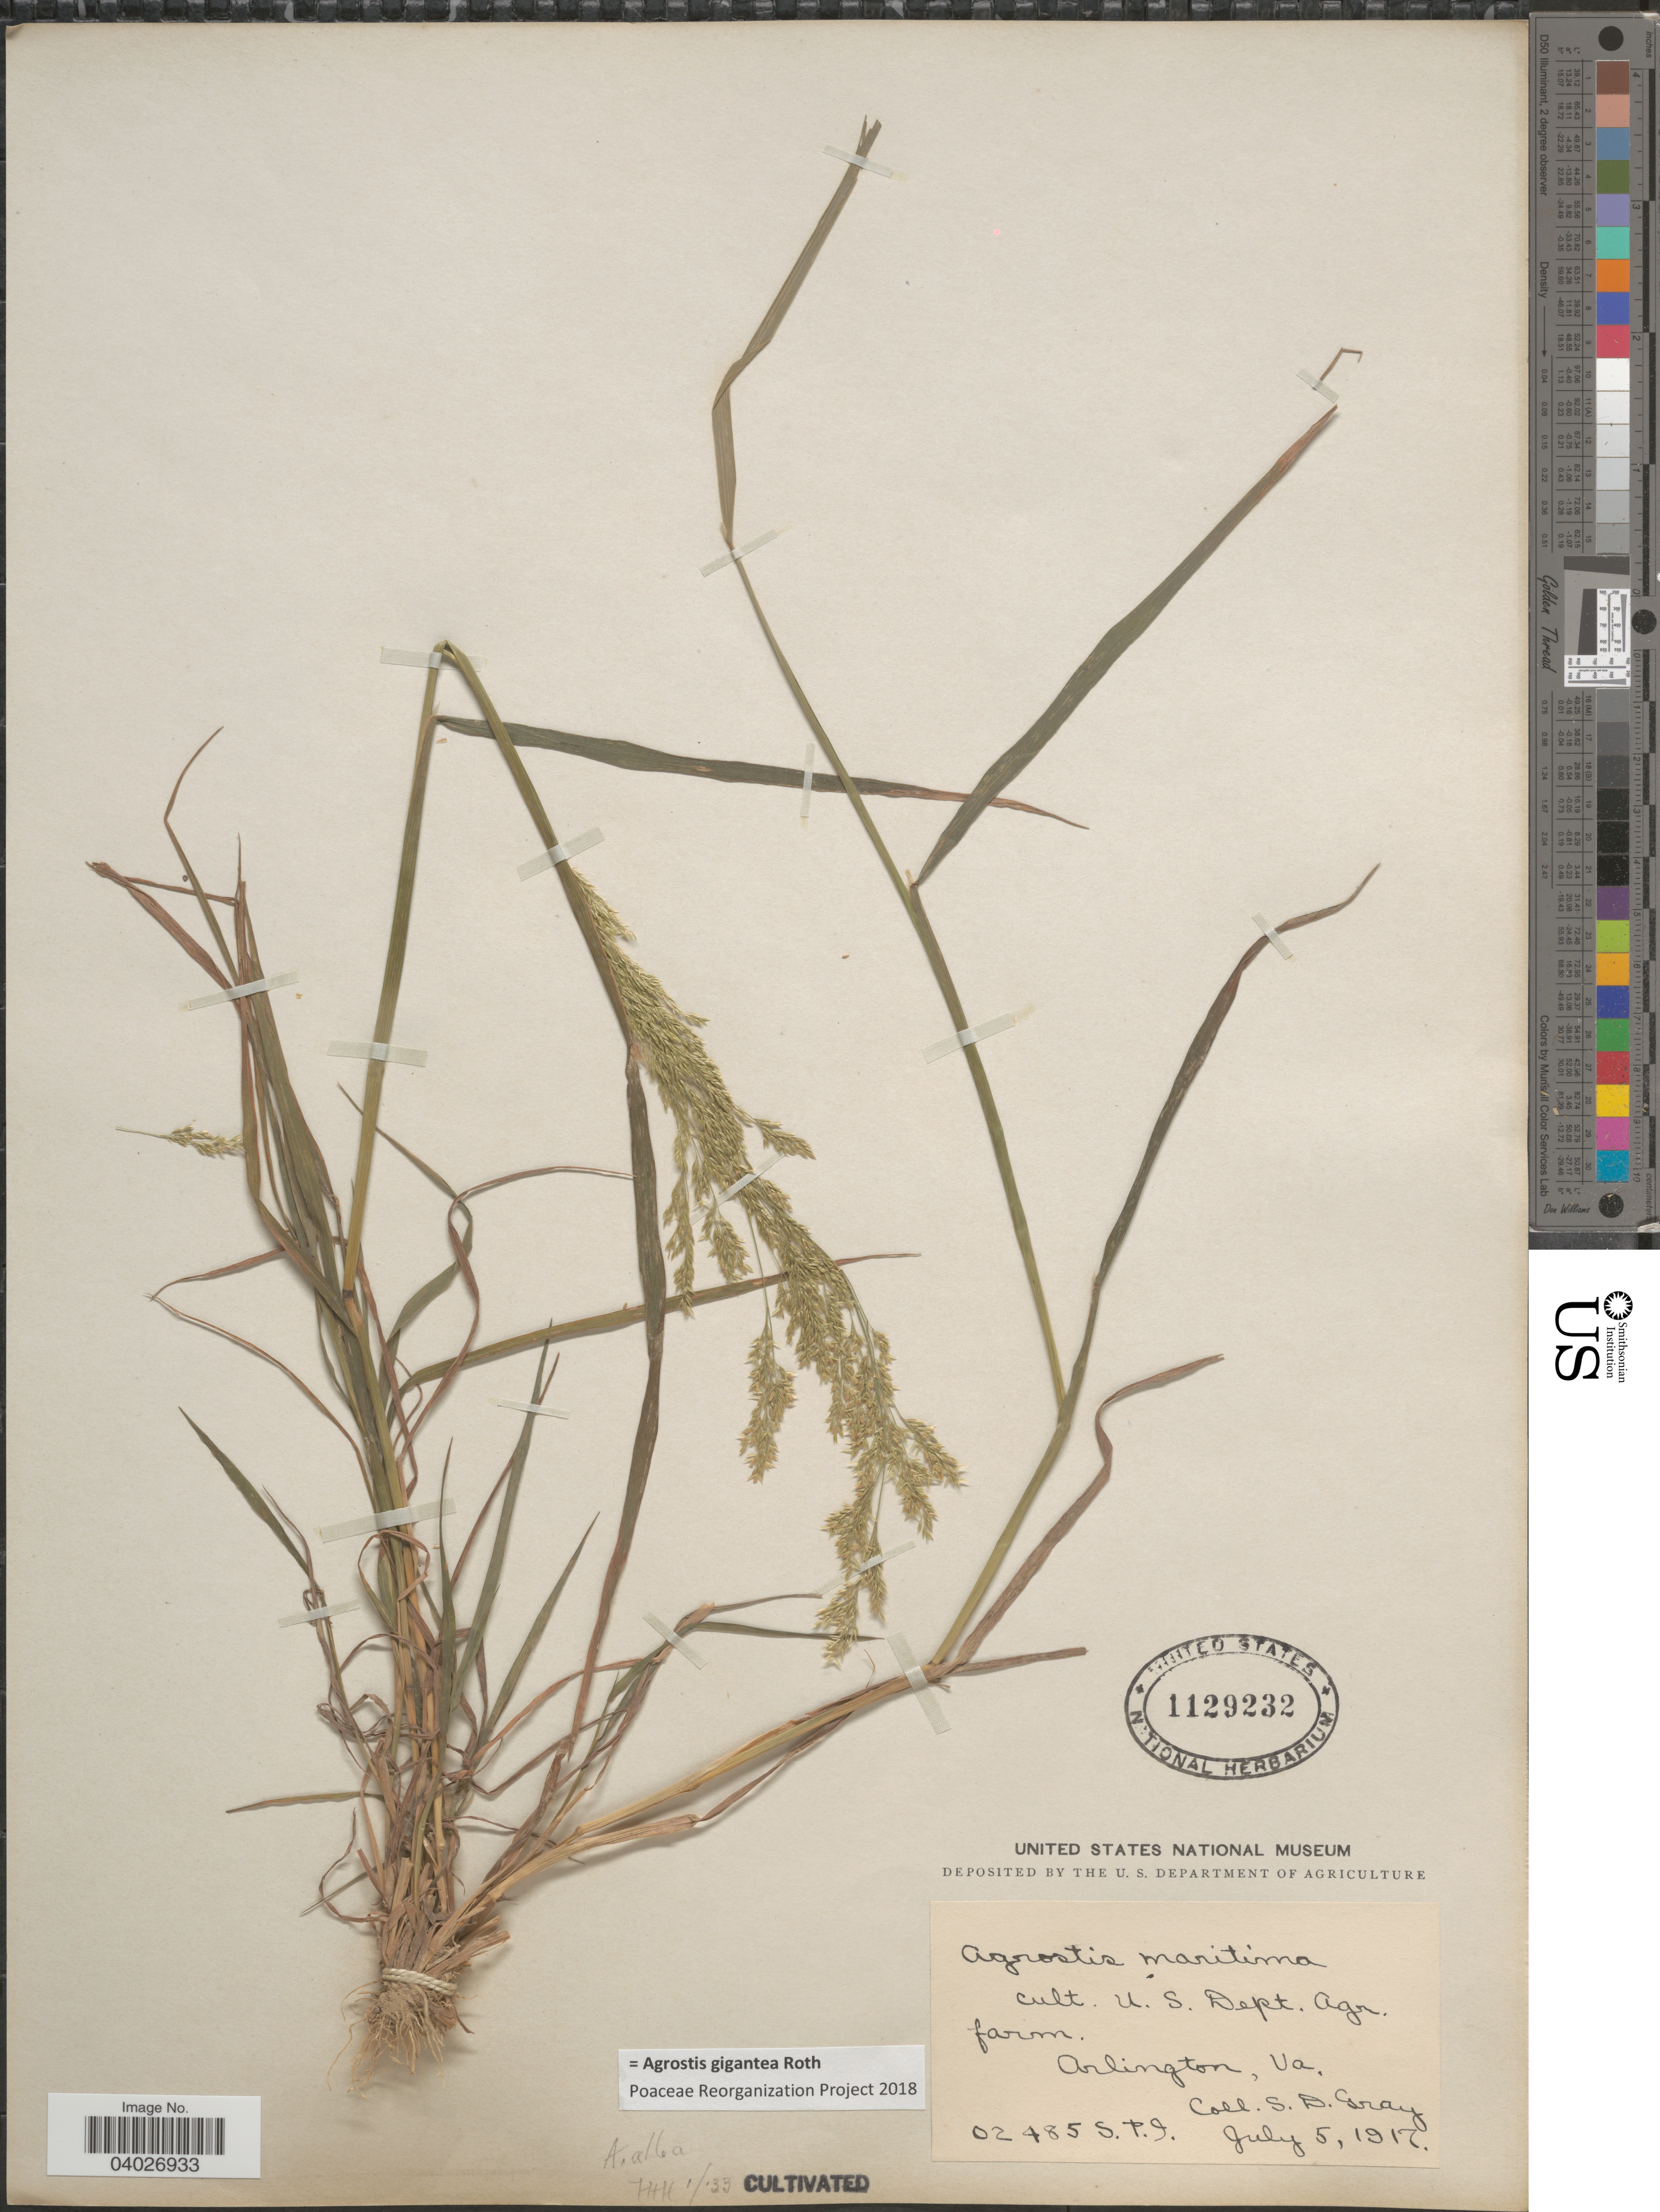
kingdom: Plantae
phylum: Tracheophyta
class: Liliopsida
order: Poales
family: Poaceae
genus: Agrostis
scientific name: Agrostis gigantea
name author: Roth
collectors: S. D. Gray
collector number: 02485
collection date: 1917-07-05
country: United States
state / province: Virginia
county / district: Arlington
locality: U.S. Dept. Agr. farm. Arlington.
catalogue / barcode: US 1129232